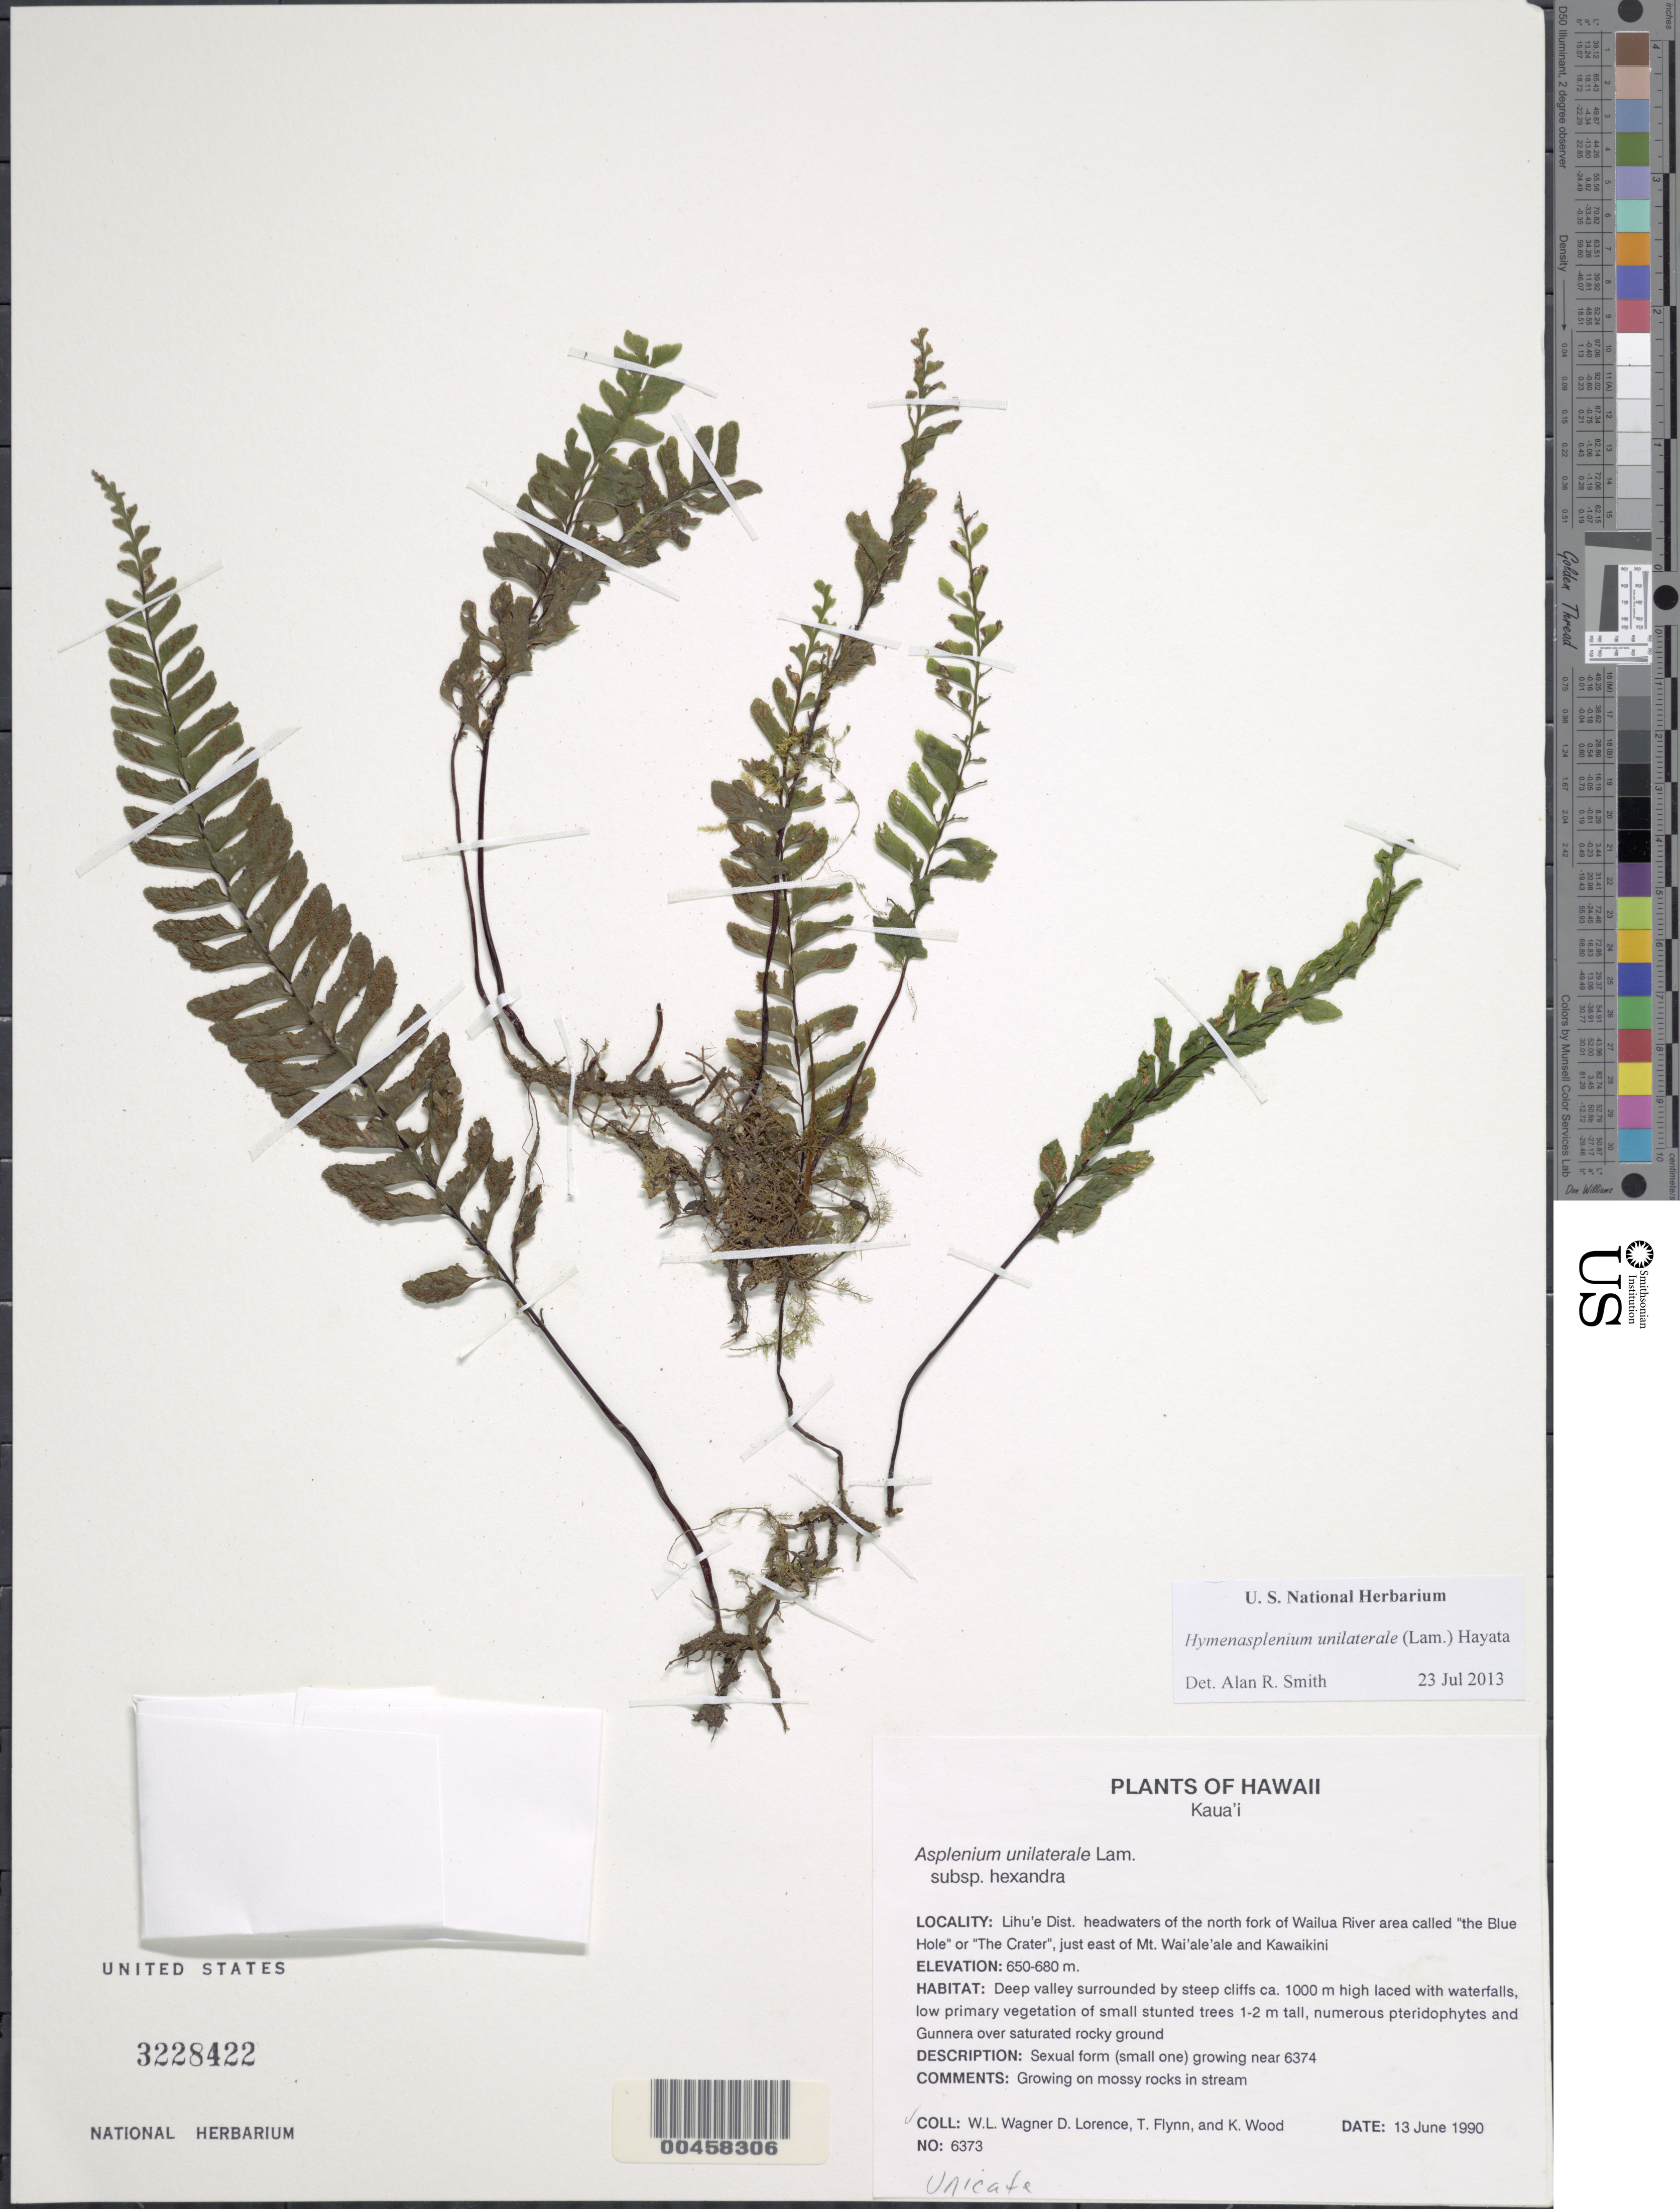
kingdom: Plantae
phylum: Tracheophyta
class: Polypodiopsida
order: Polypodiales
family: Aspleniaceae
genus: Hymenasplenium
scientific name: Hymenasplenium unilaterale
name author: (Lam.) Hayata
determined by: Smith, Alan R., (UC)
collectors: W. L. Wagner, D. Lorence, T. W. Flynn & K. Wood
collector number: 6373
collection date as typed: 13 Jun 1990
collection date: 1990-06-13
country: United States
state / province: Hawaii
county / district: Kauai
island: Kaua'i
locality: Lihue Dist. headwaters of the N fork of Wailua R. area called the Blue Hole of The Crater, just E of Mt. Waialeale & Kawa...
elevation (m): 650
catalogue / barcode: US 3228422